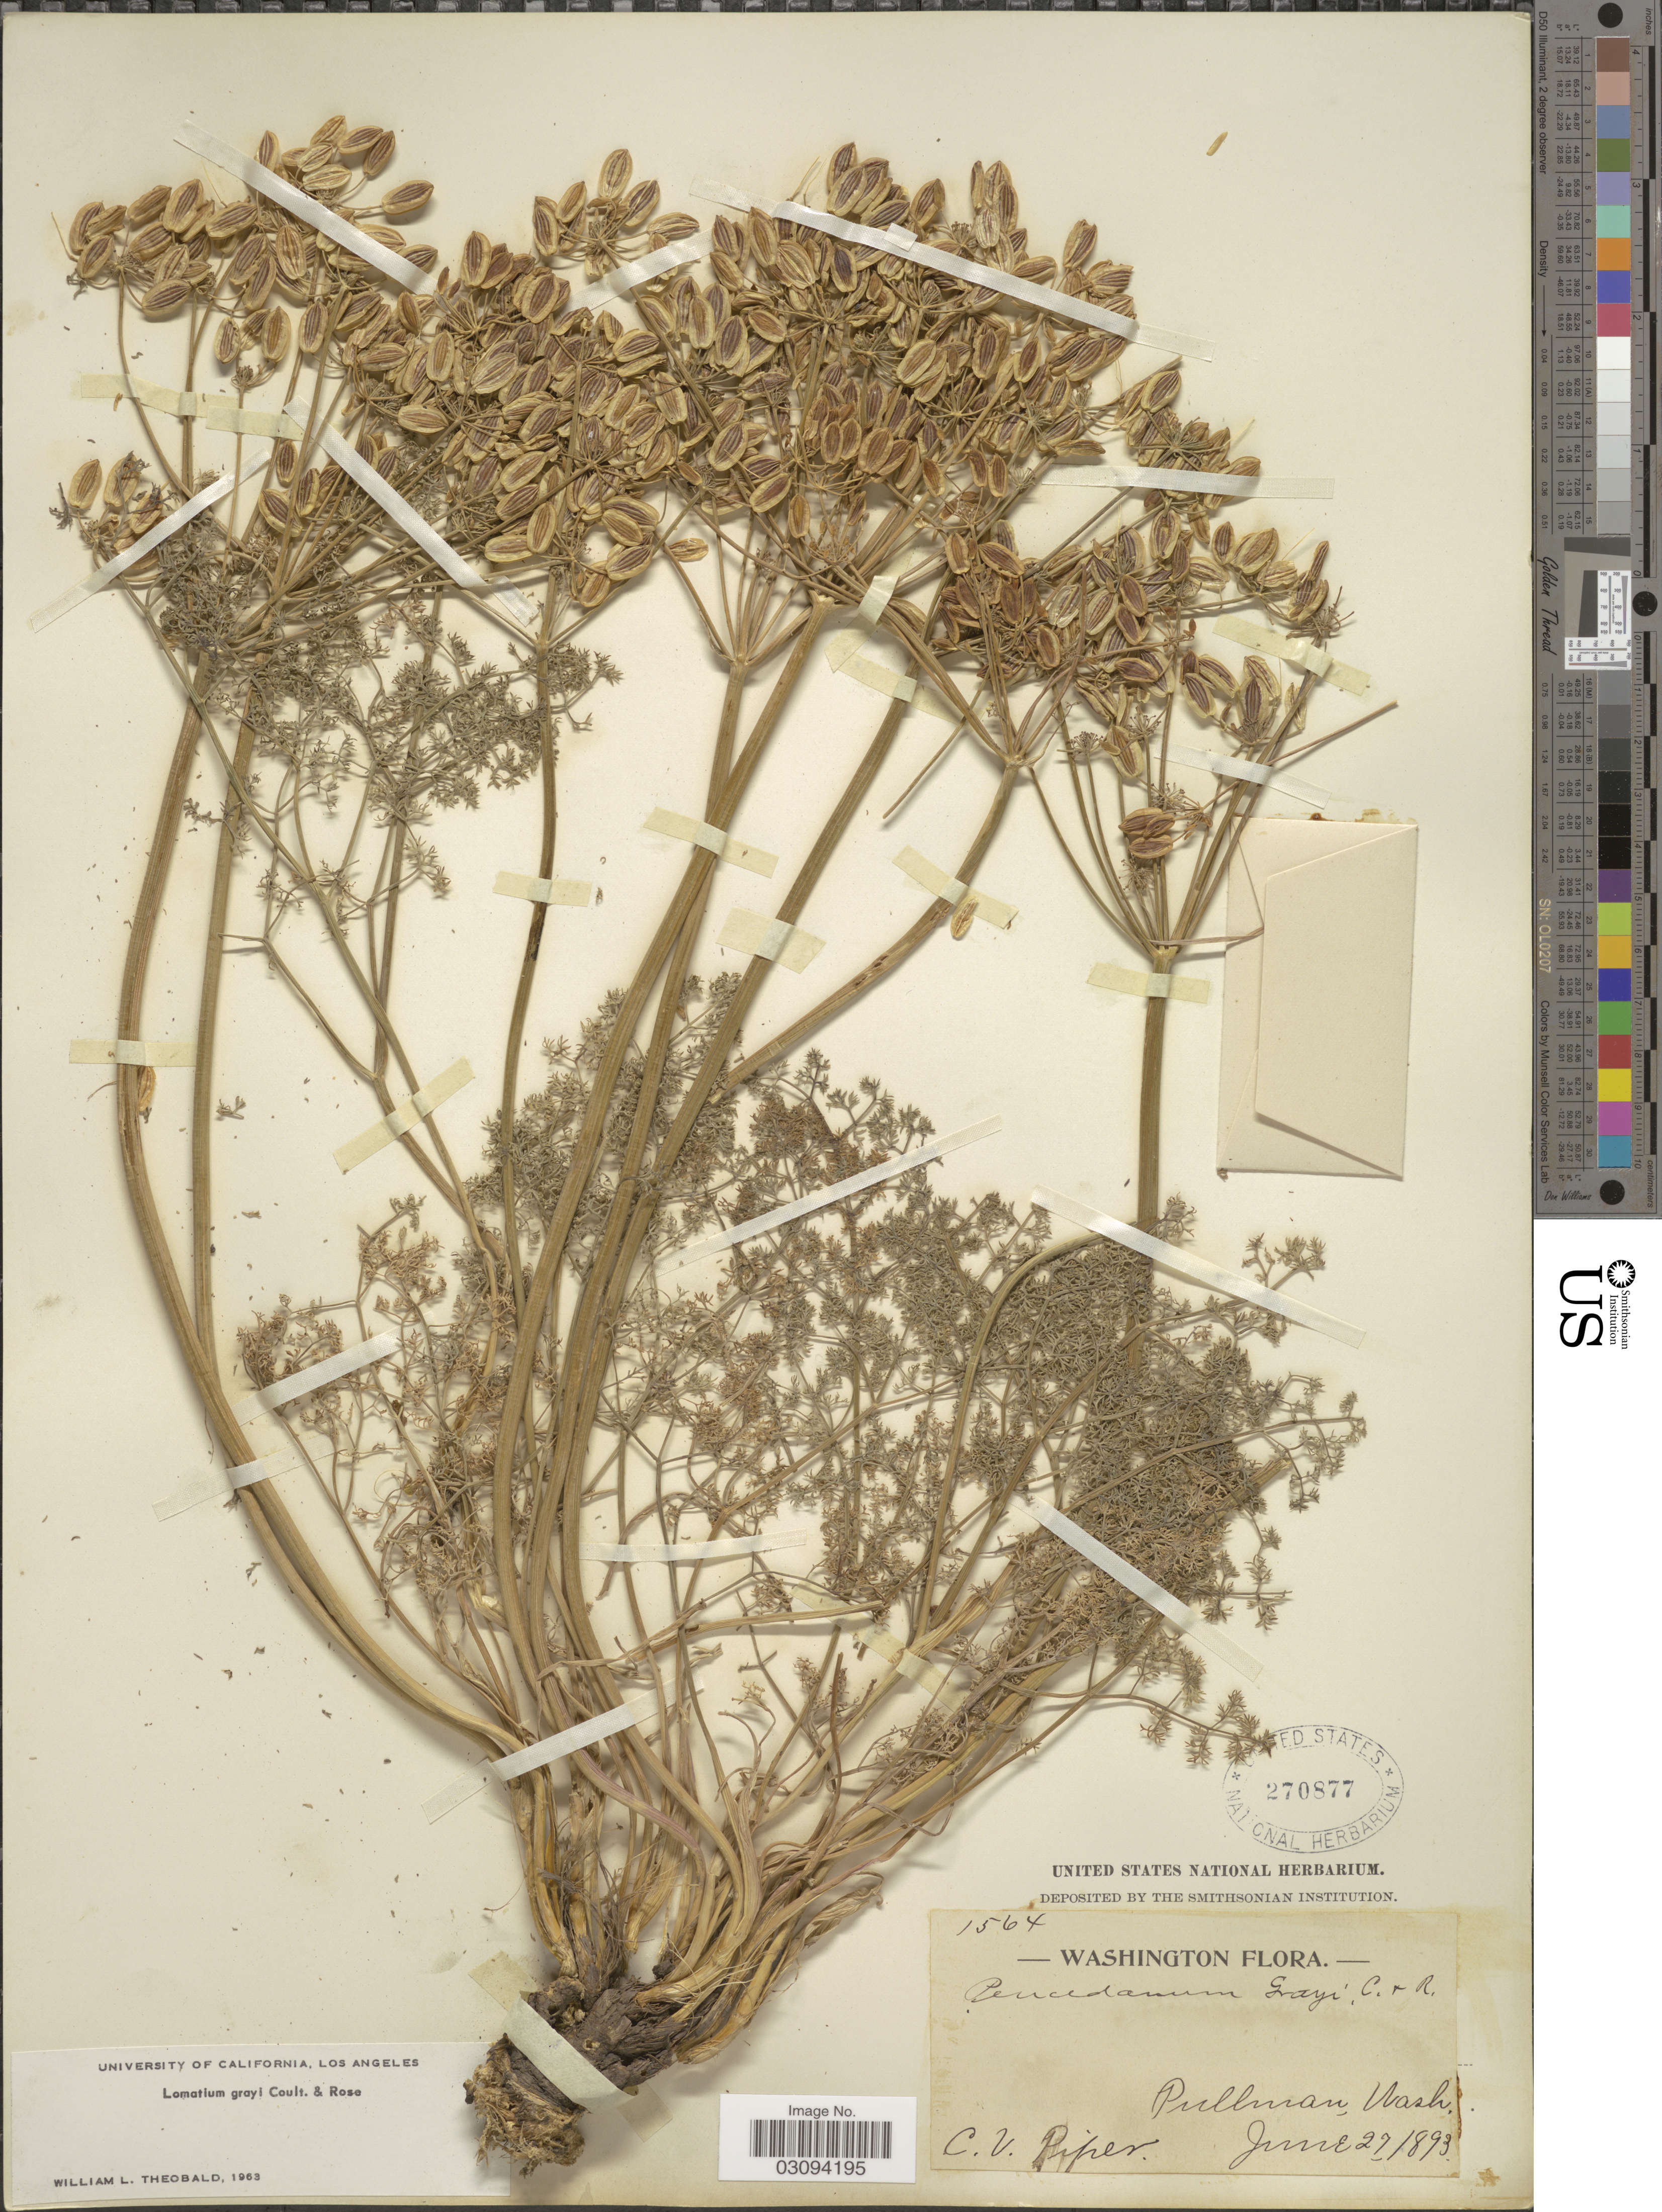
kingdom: Plantae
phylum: Tracheophyta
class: Magnoliopsida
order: Apiales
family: Apiaceae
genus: Lomatium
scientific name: Lomatium grayi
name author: (J.M. Coult. & Rose) J.M. Coult. & Rose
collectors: C. V. Piper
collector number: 1564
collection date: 1893-06-27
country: United States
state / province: Washington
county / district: Whitman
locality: Pullman, Wash.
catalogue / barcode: US 270877